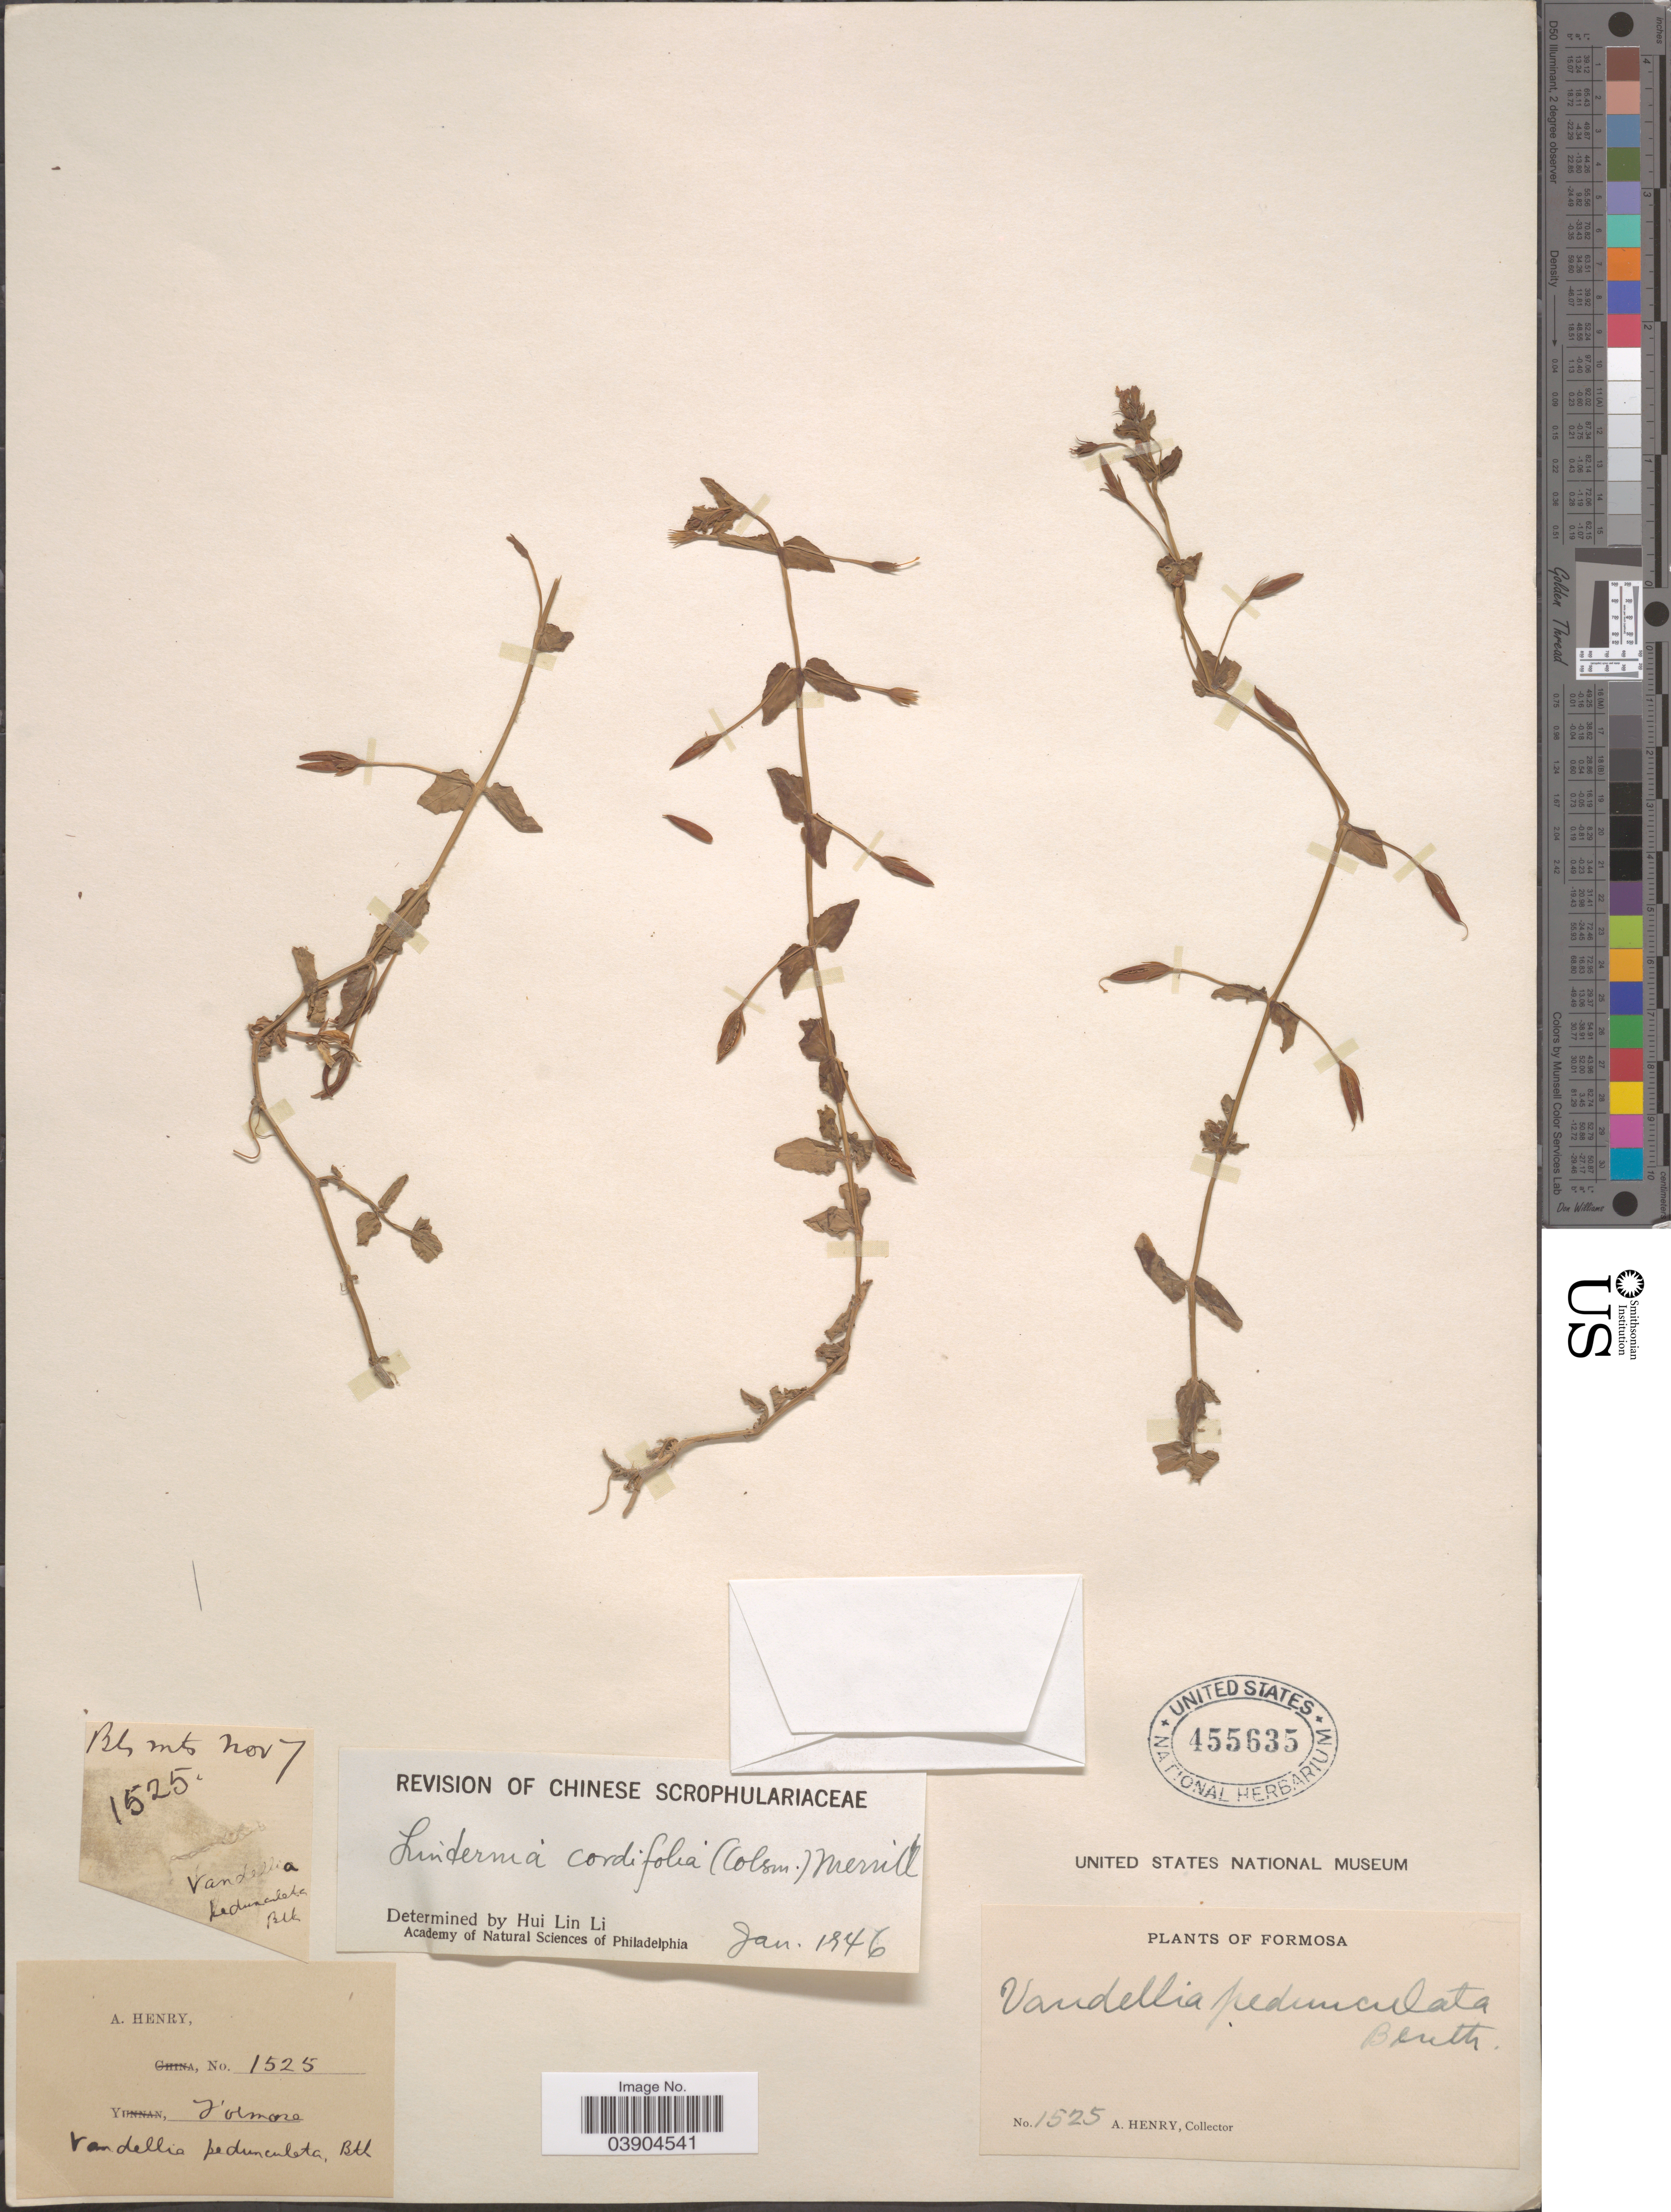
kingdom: Plantae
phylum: Tracheophyta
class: Magnoliopsida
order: Lamiales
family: Linderniaceae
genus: Lindernia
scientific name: Lindernia cordifolia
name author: (Colsm.) Merr.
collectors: A. Henry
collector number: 1525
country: Taiwan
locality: Formosa. Bks [Bankenseng] mts.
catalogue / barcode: US 455635